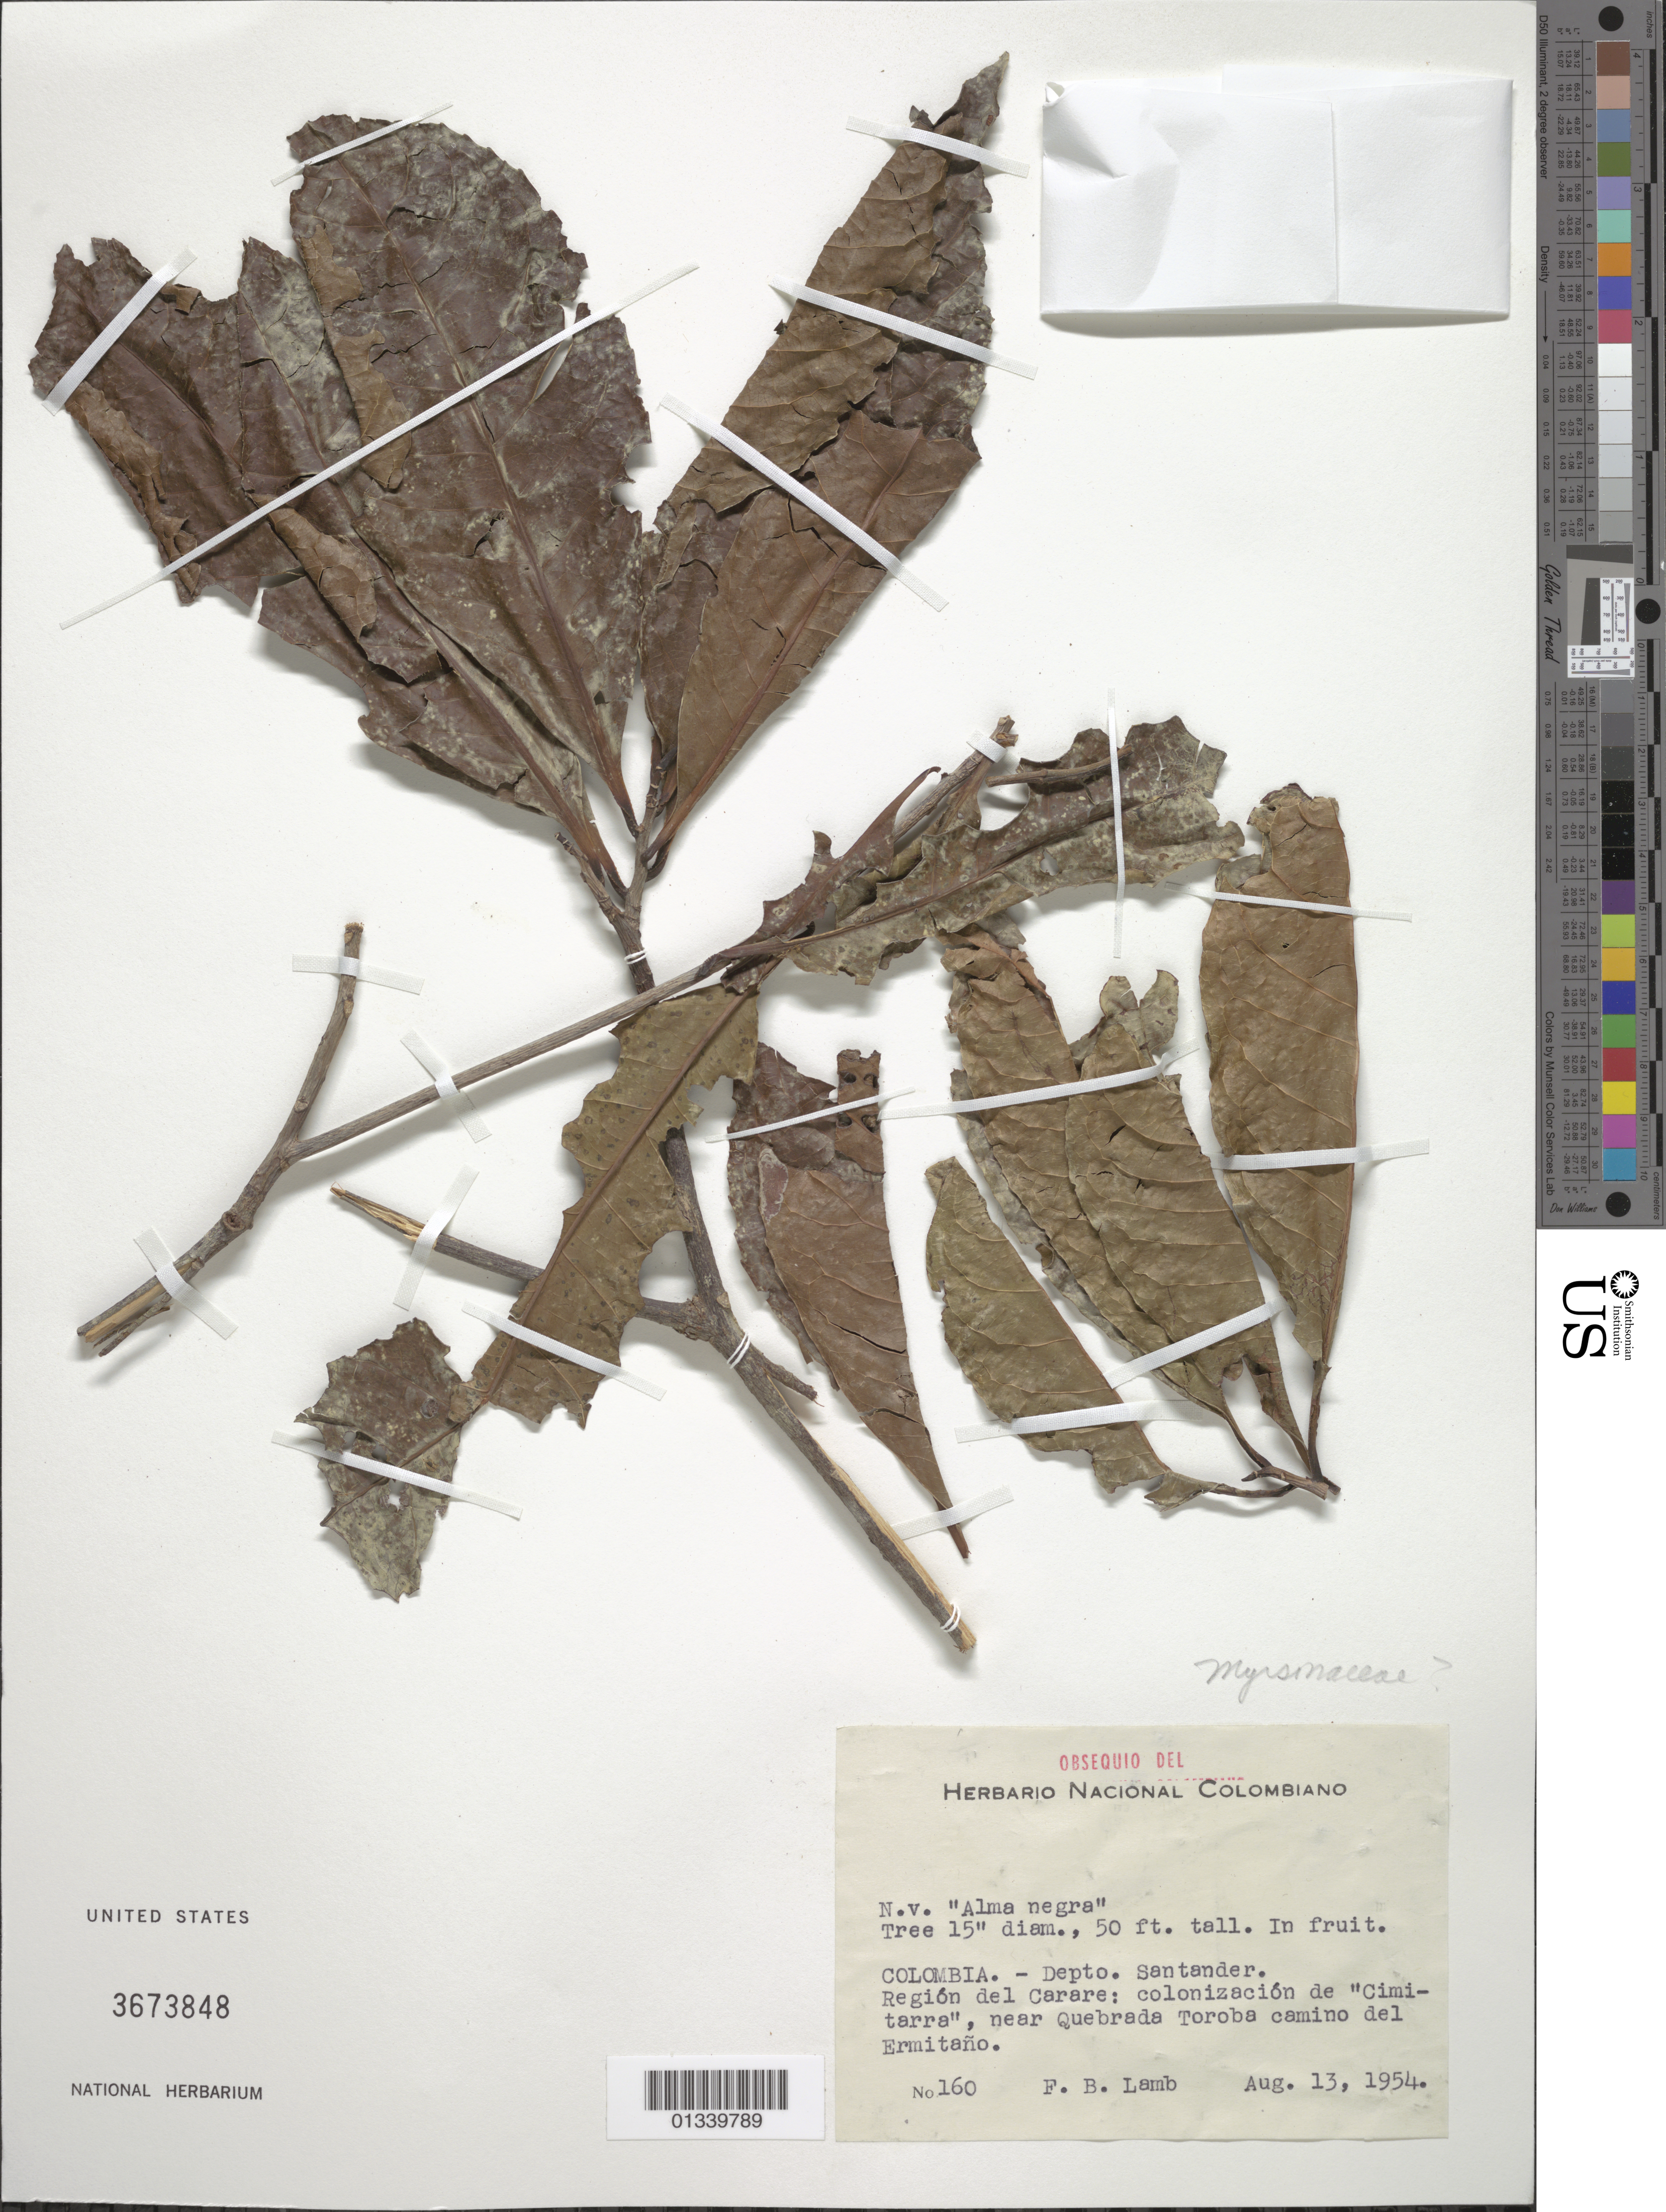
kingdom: Plantae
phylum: Tracheophyta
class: Magnoliopsida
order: Ericales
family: Lecythidaceae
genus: Gustavia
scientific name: Gustavia dubia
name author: (Kunth) O. Berg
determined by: Ávila, F. A.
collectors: F. B. Lamb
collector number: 160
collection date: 1954-08-13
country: Colombia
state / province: Santander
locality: Region del carare: colonizacion de "Cimitarra", near Quebrada Toroba camino del Erminano.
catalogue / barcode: US 3673848